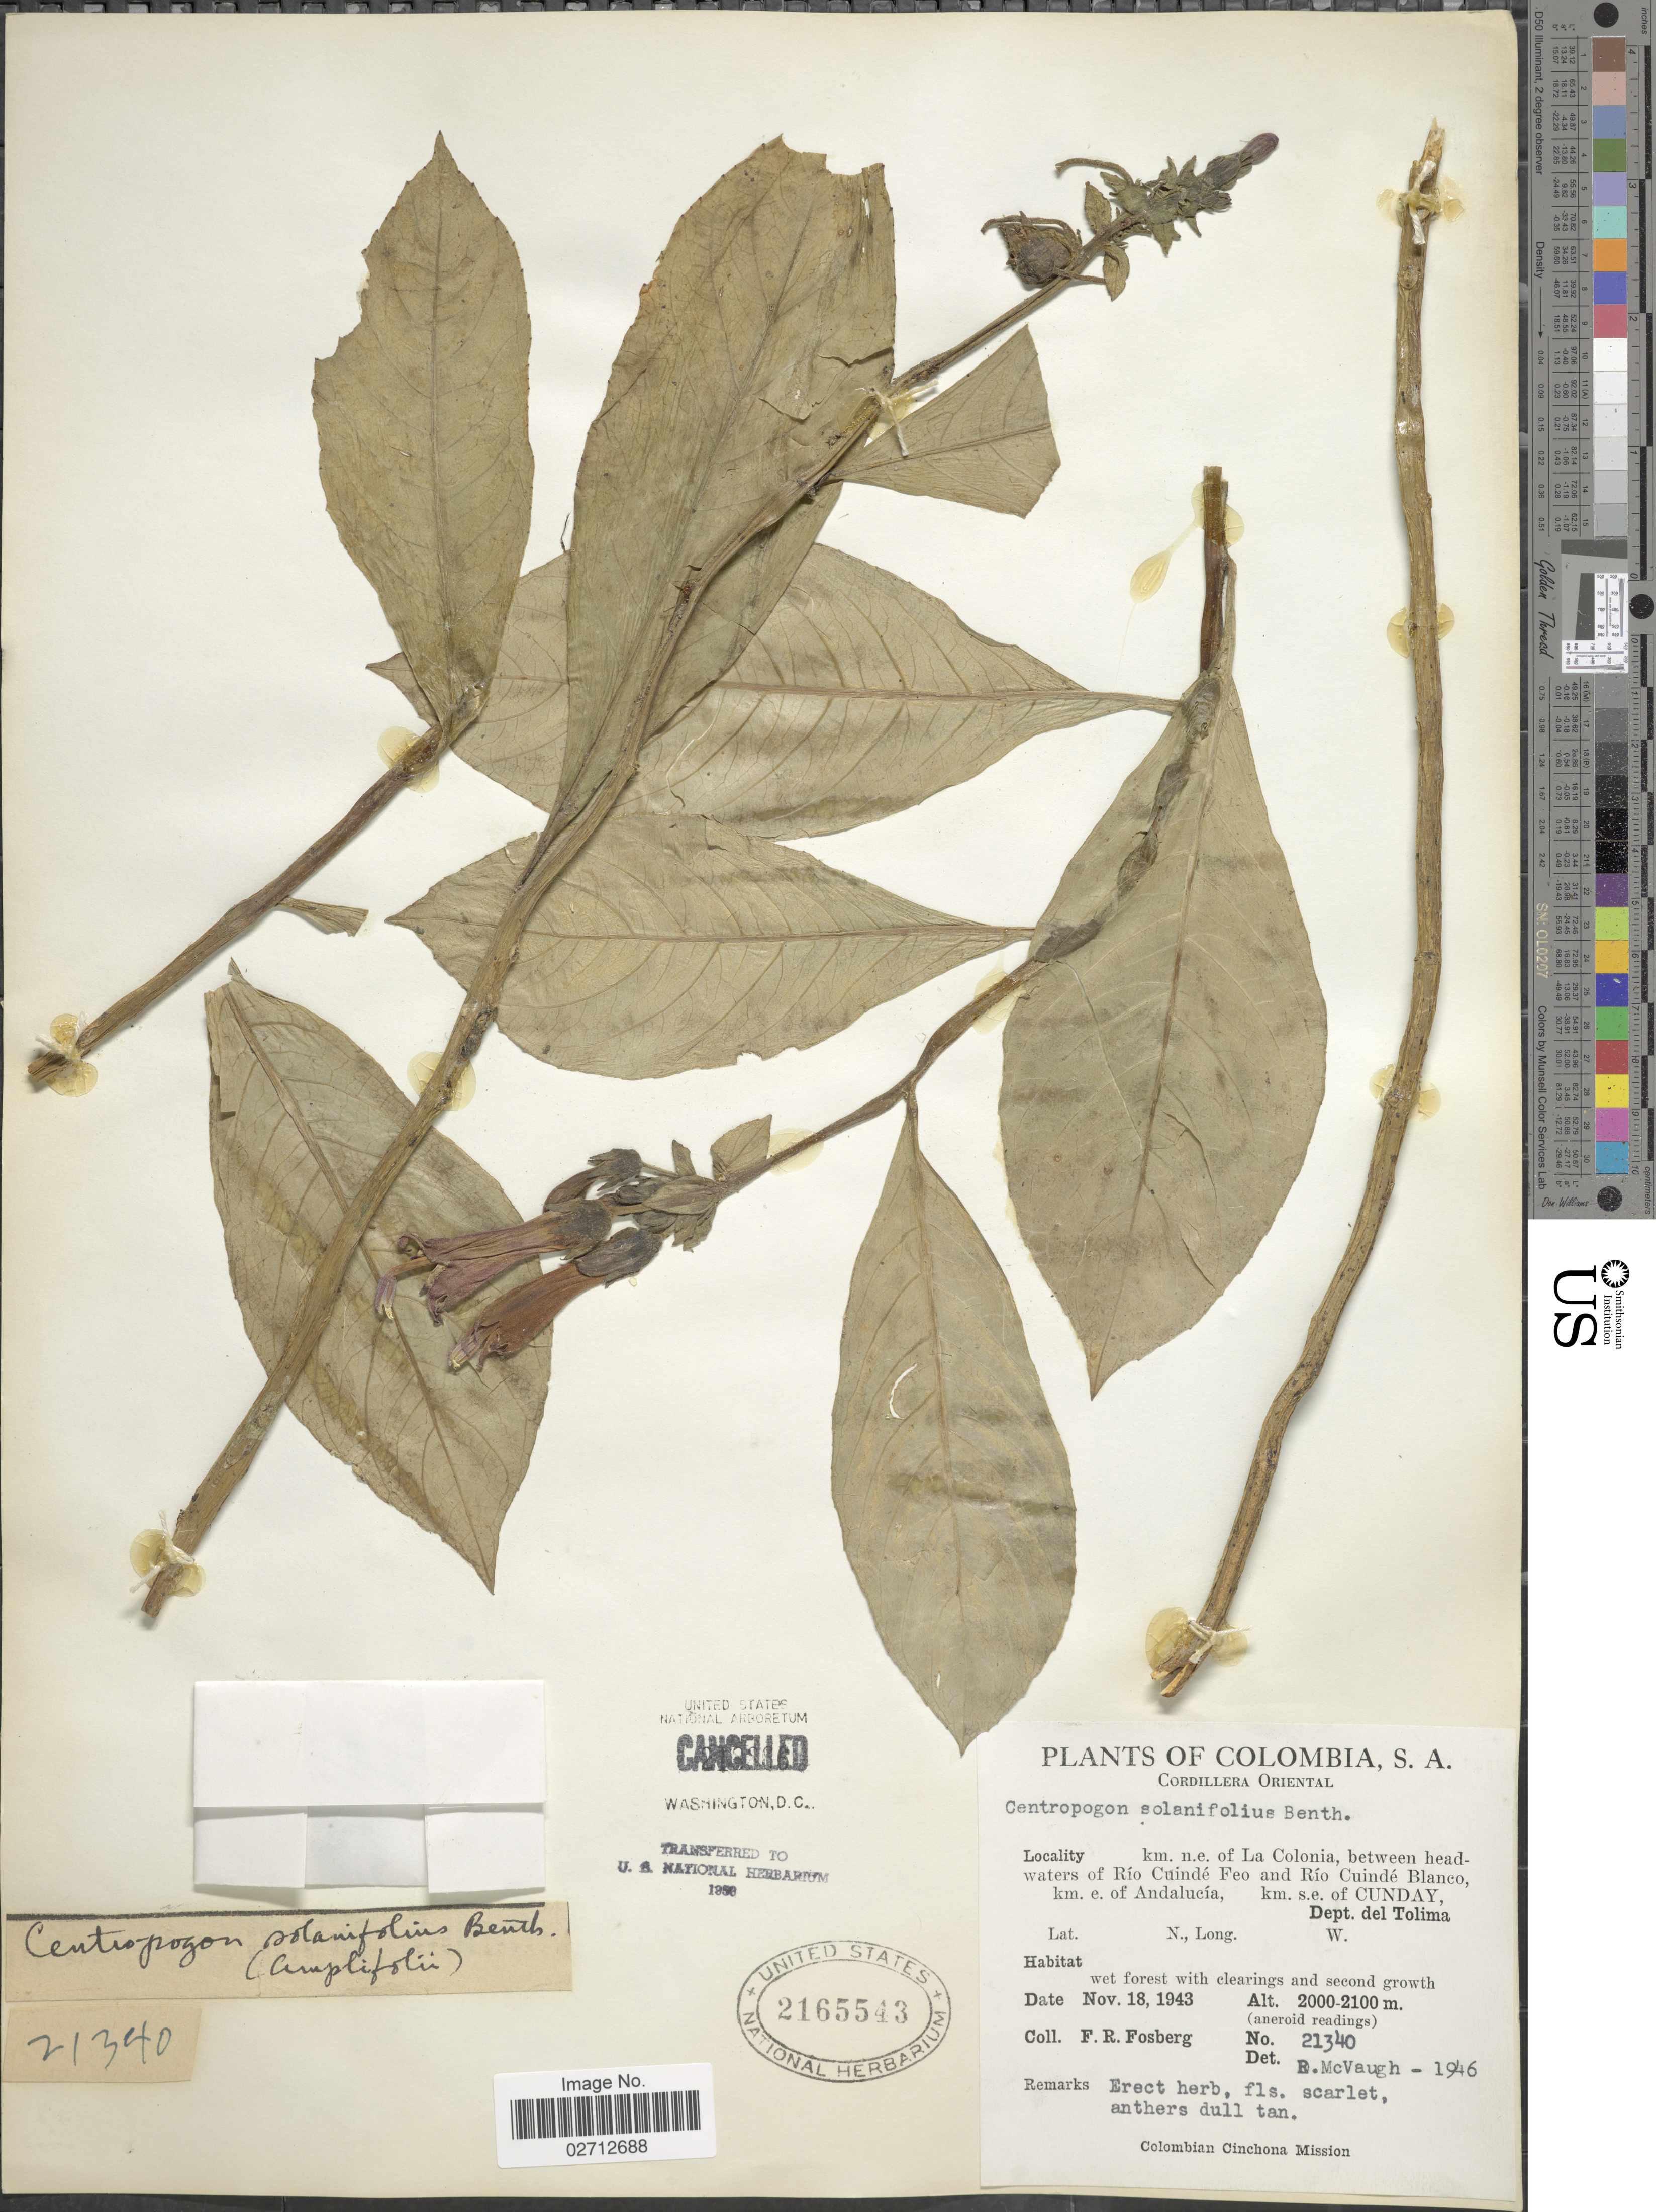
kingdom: Plantae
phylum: Tracheophyta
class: Magnoliopsida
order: Asterales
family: Campanulaceae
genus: Centropogon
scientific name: Centropogon solanifolius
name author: Benth.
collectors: F. R. Fosberg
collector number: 21340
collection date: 1943-11-18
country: Colombia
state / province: Tolima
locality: Cordillera Oriental. km. n.e. of La Colonia, between headwaters of Rio Cuinde Feo and Rio Cuinde Blanco, km. e. of Andalucia, km. s. e. of Cunday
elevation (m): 2000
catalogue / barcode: US 2165543